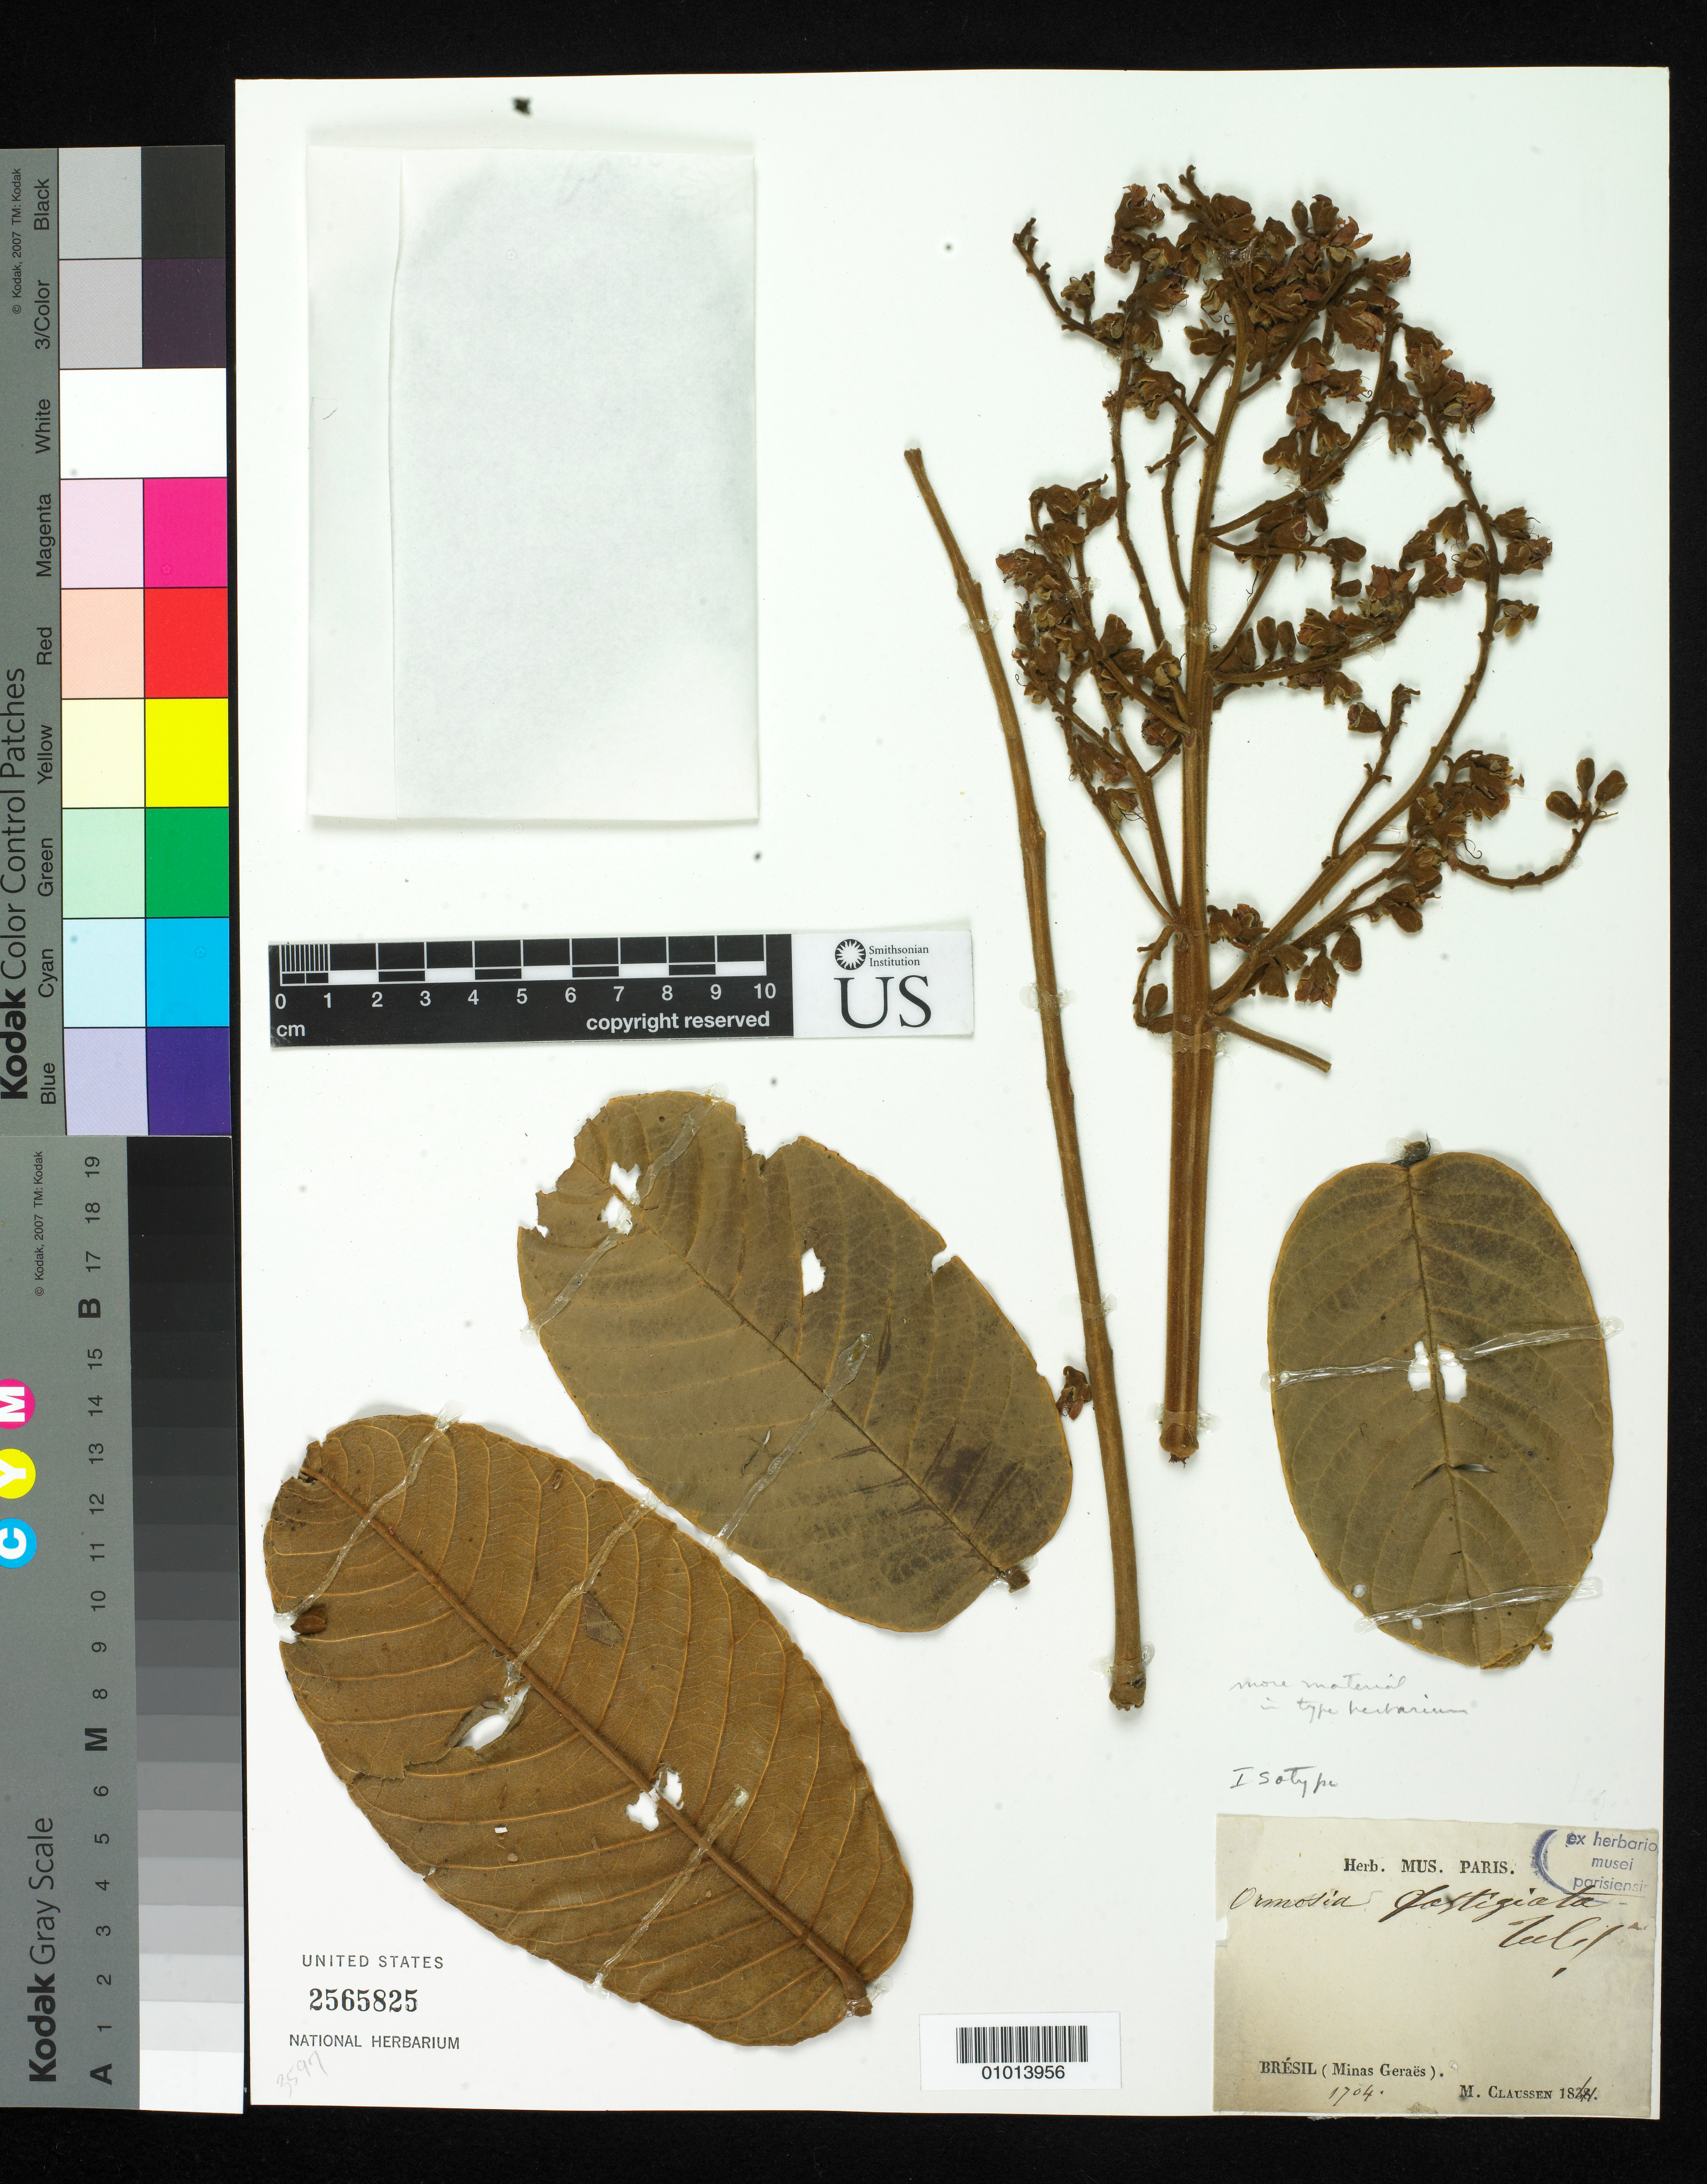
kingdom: Plantae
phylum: Tracheophyta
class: Magnoliopsida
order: Fabales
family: Fabaceae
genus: Ormosia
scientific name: Ormosia fastigiata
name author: Tul.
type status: Isotype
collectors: M. Claussen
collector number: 1704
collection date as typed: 1844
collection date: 1844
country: Brazil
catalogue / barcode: US 2565825